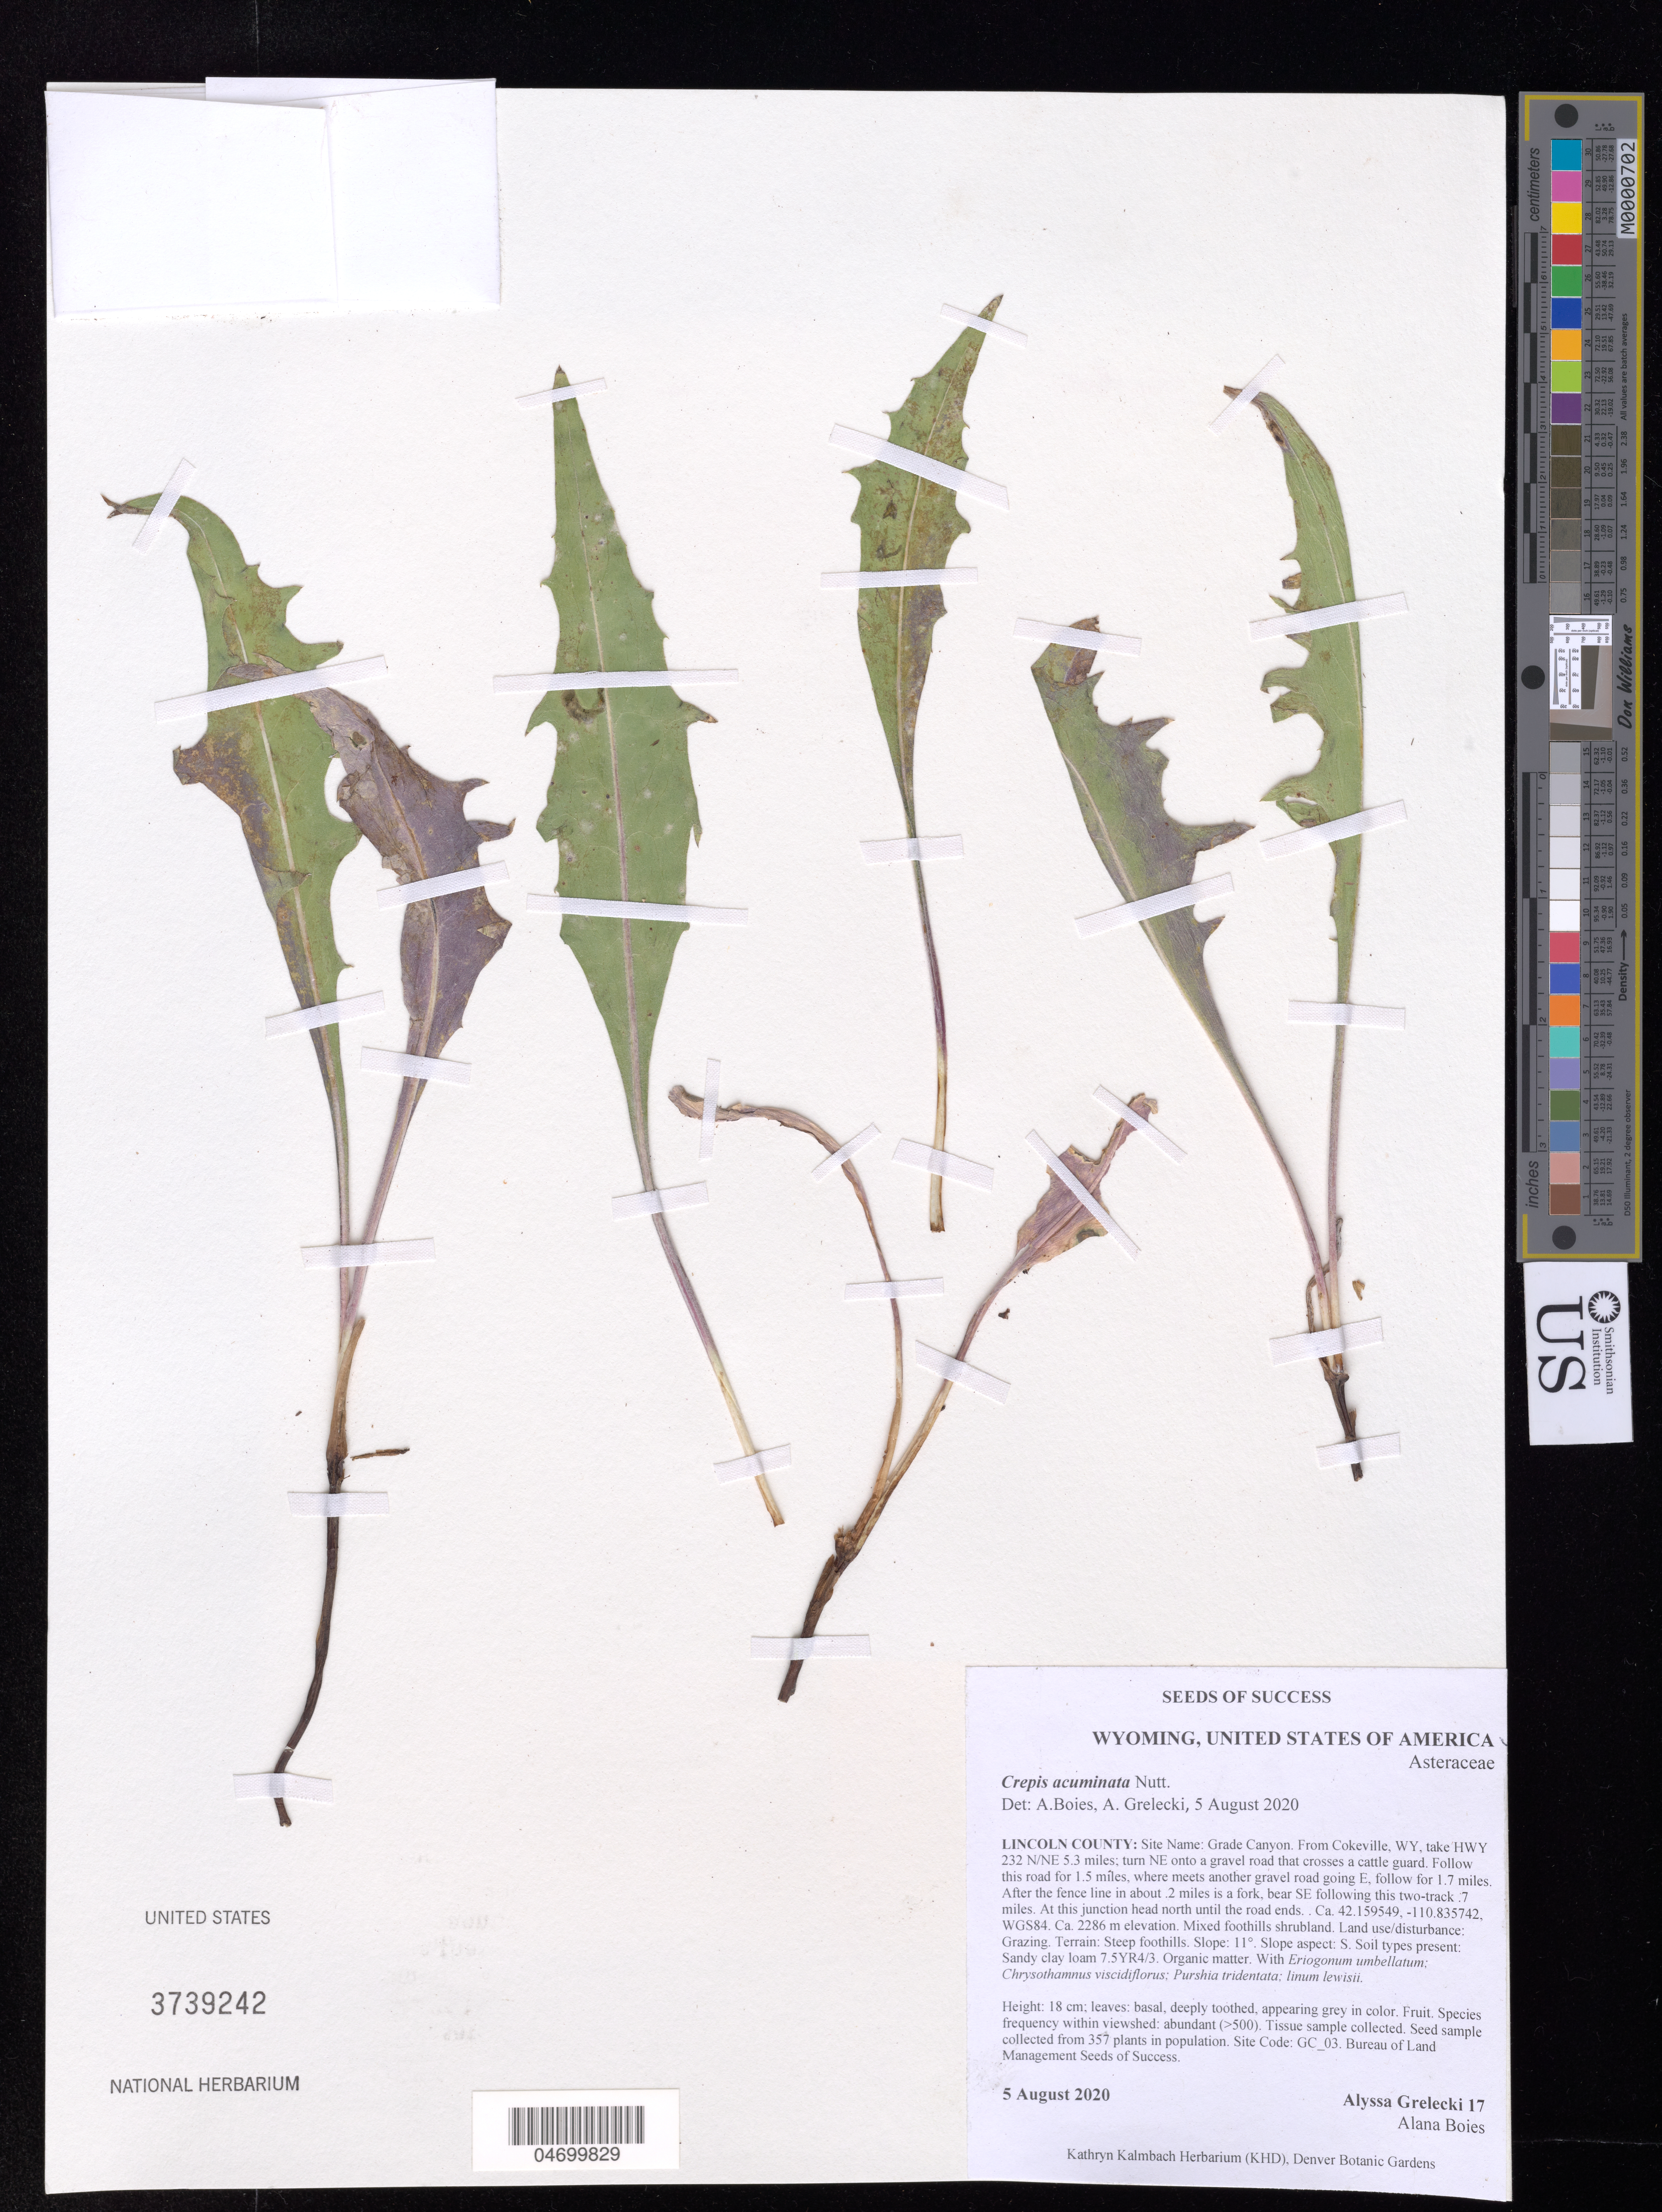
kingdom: Plantae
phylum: Tracheophyta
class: Magnoliopsida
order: Asterales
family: Asteraceae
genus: Crepis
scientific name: Crepis acuminata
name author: Nutt.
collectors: A. Grelecki & A. Boies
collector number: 17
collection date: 2020-08-05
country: United States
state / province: Wyoming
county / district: Lincoln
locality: Grade Canuon.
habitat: Mixed foothills shrubland. Sandy clay loam soil. With Eriogonum umbellatum, Purshia tridentata, etc.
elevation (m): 2286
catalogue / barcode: US 3739242